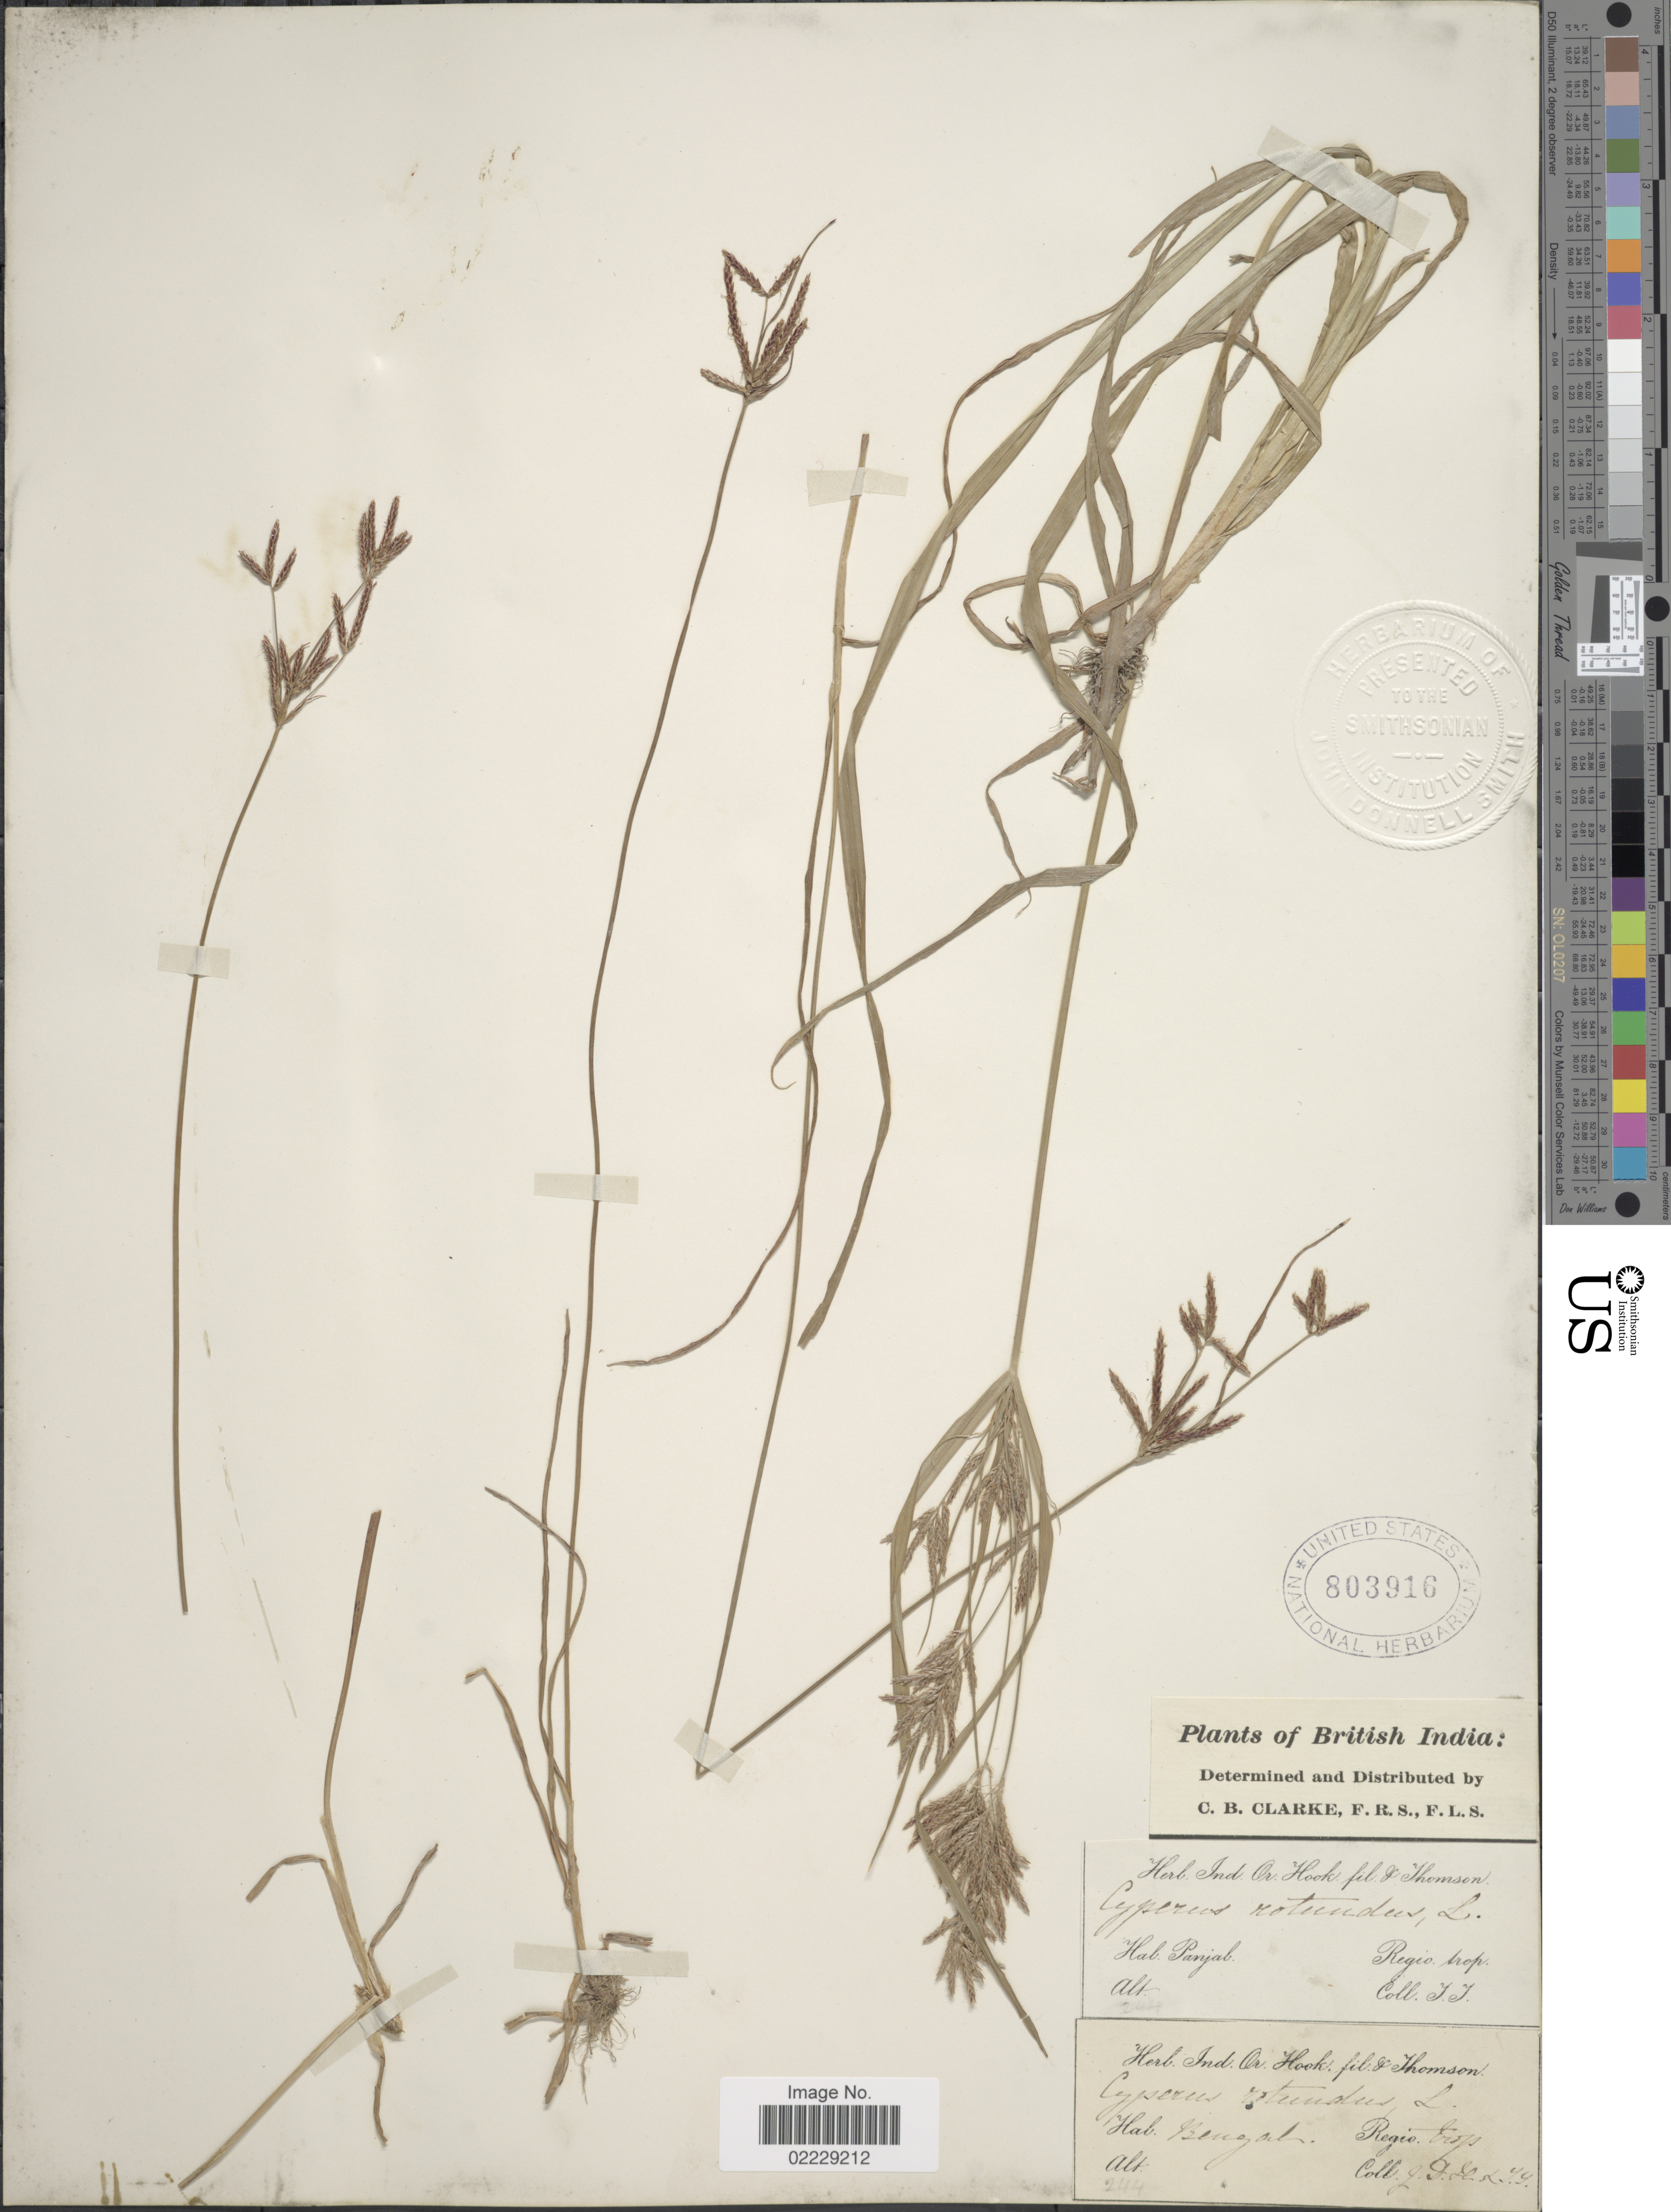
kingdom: Plantae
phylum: Tracheophyta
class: Liliopsida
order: Poales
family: Cyperaceae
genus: Cyperus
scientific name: Cyperus rotundus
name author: L.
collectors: T. Thomson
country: India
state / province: Punjab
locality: British India, Panjab, Regio trop.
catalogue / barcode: US 803916